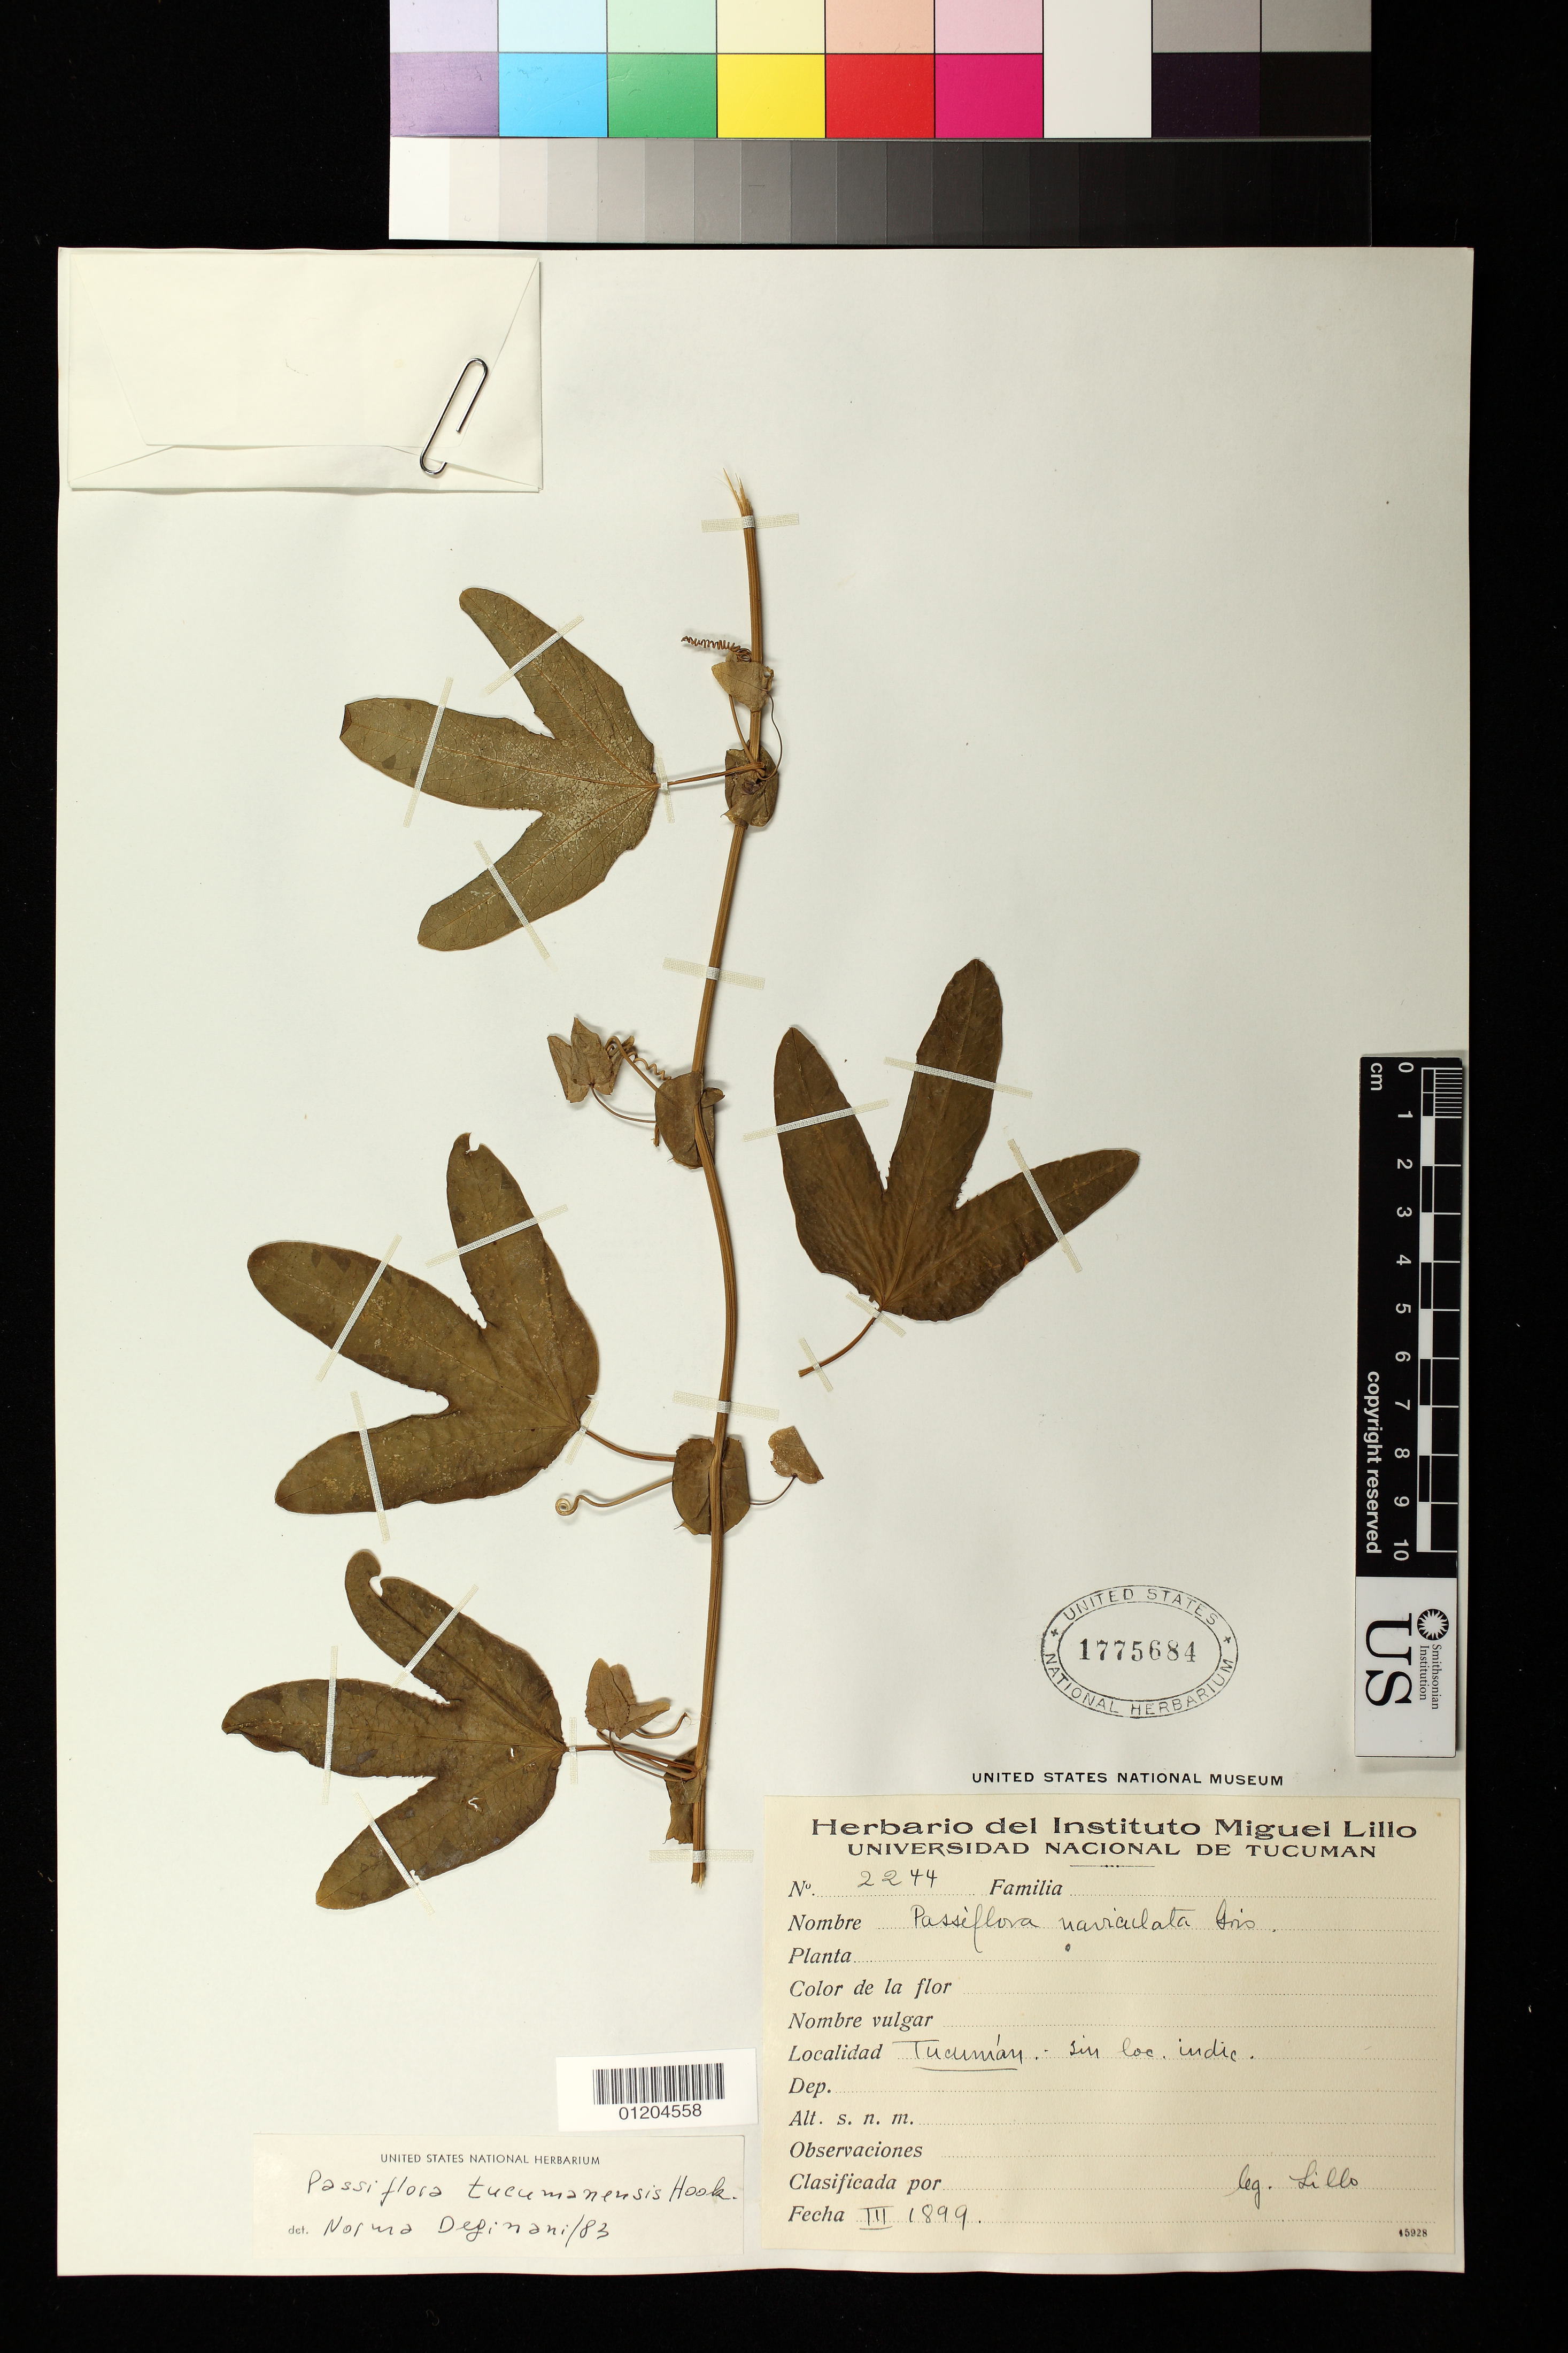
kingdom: Plantae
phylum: Tracheophyta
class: Magnoliopsida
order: Malpighiales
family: Passifloraceae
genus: Passiflora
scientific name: Passiflora tucumanensis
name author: Hook.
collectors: M. Lillo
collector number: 2244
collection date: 1899-03-01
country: Argentina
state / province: Tucuman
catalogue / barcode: US 1775684